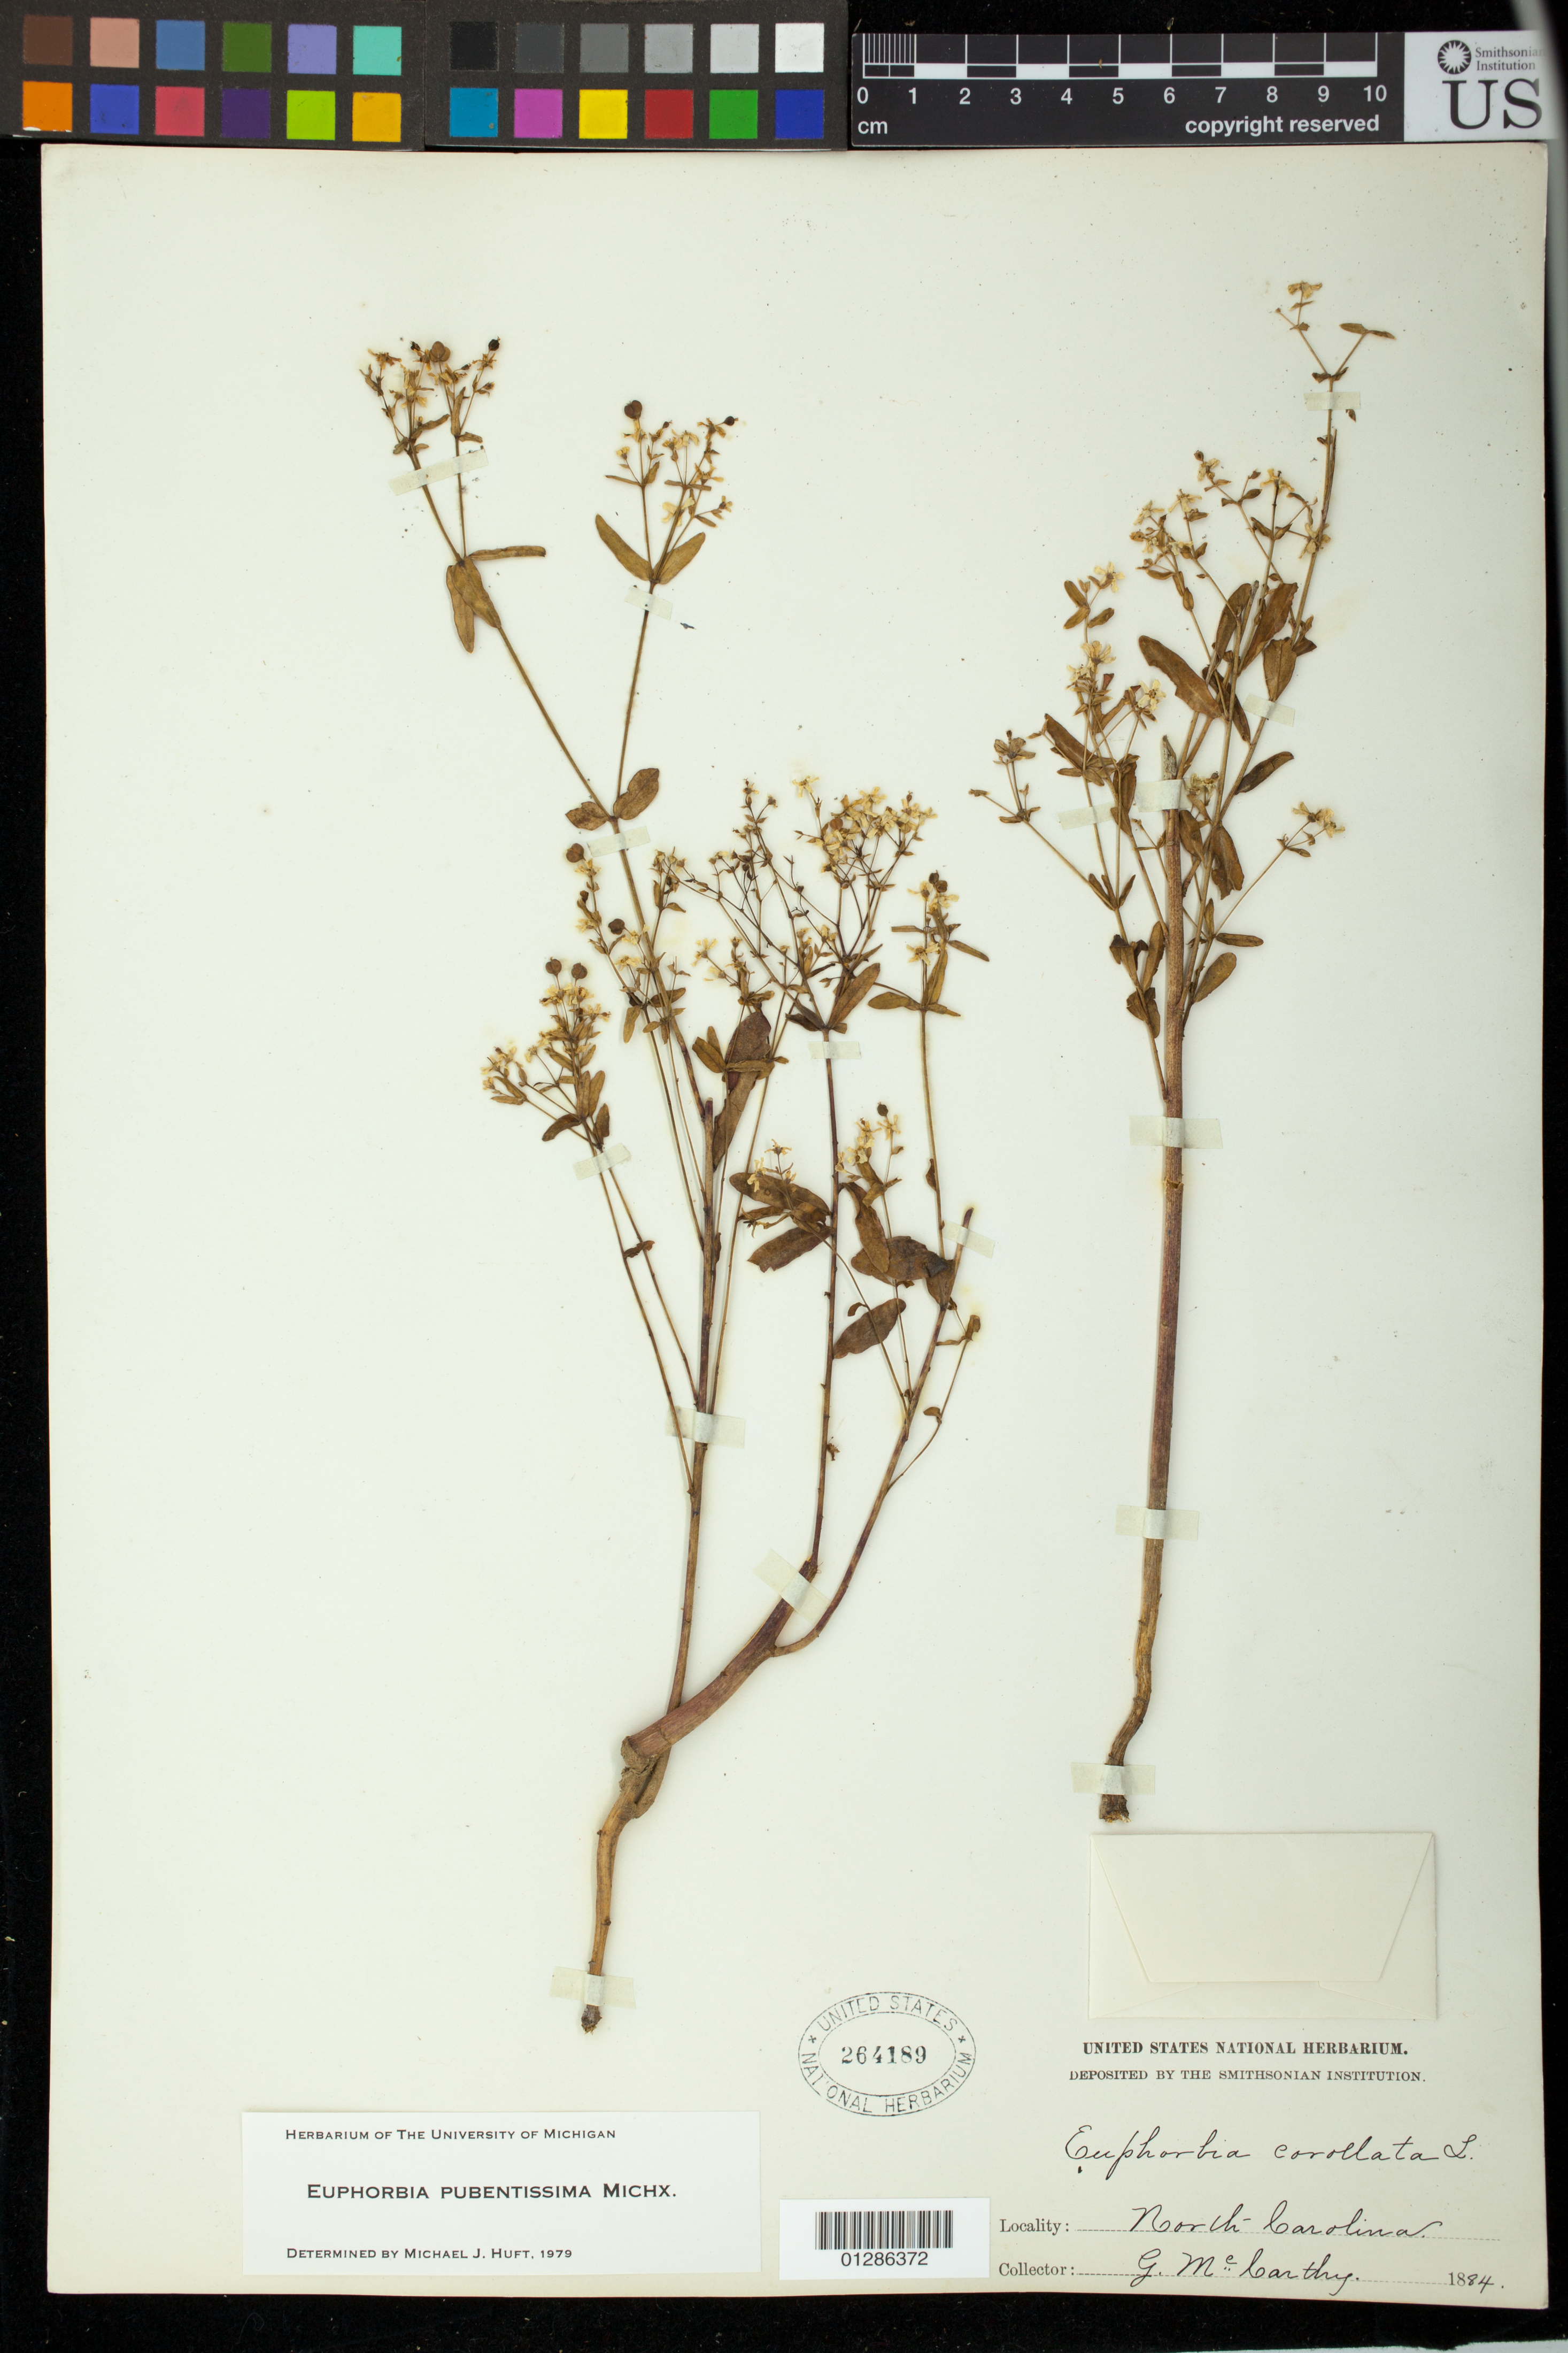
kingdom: Plantae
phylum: Tracheophyta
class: Magnoliopsida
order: Malpighiales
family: Euphorbiaceae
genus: Euphorbia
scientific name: Euphorbia pubentissima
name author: Michx.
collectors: G. M. Mccarthy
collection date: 1884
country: United States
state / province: North Carolina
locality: North Carolina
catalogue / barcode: US 264189